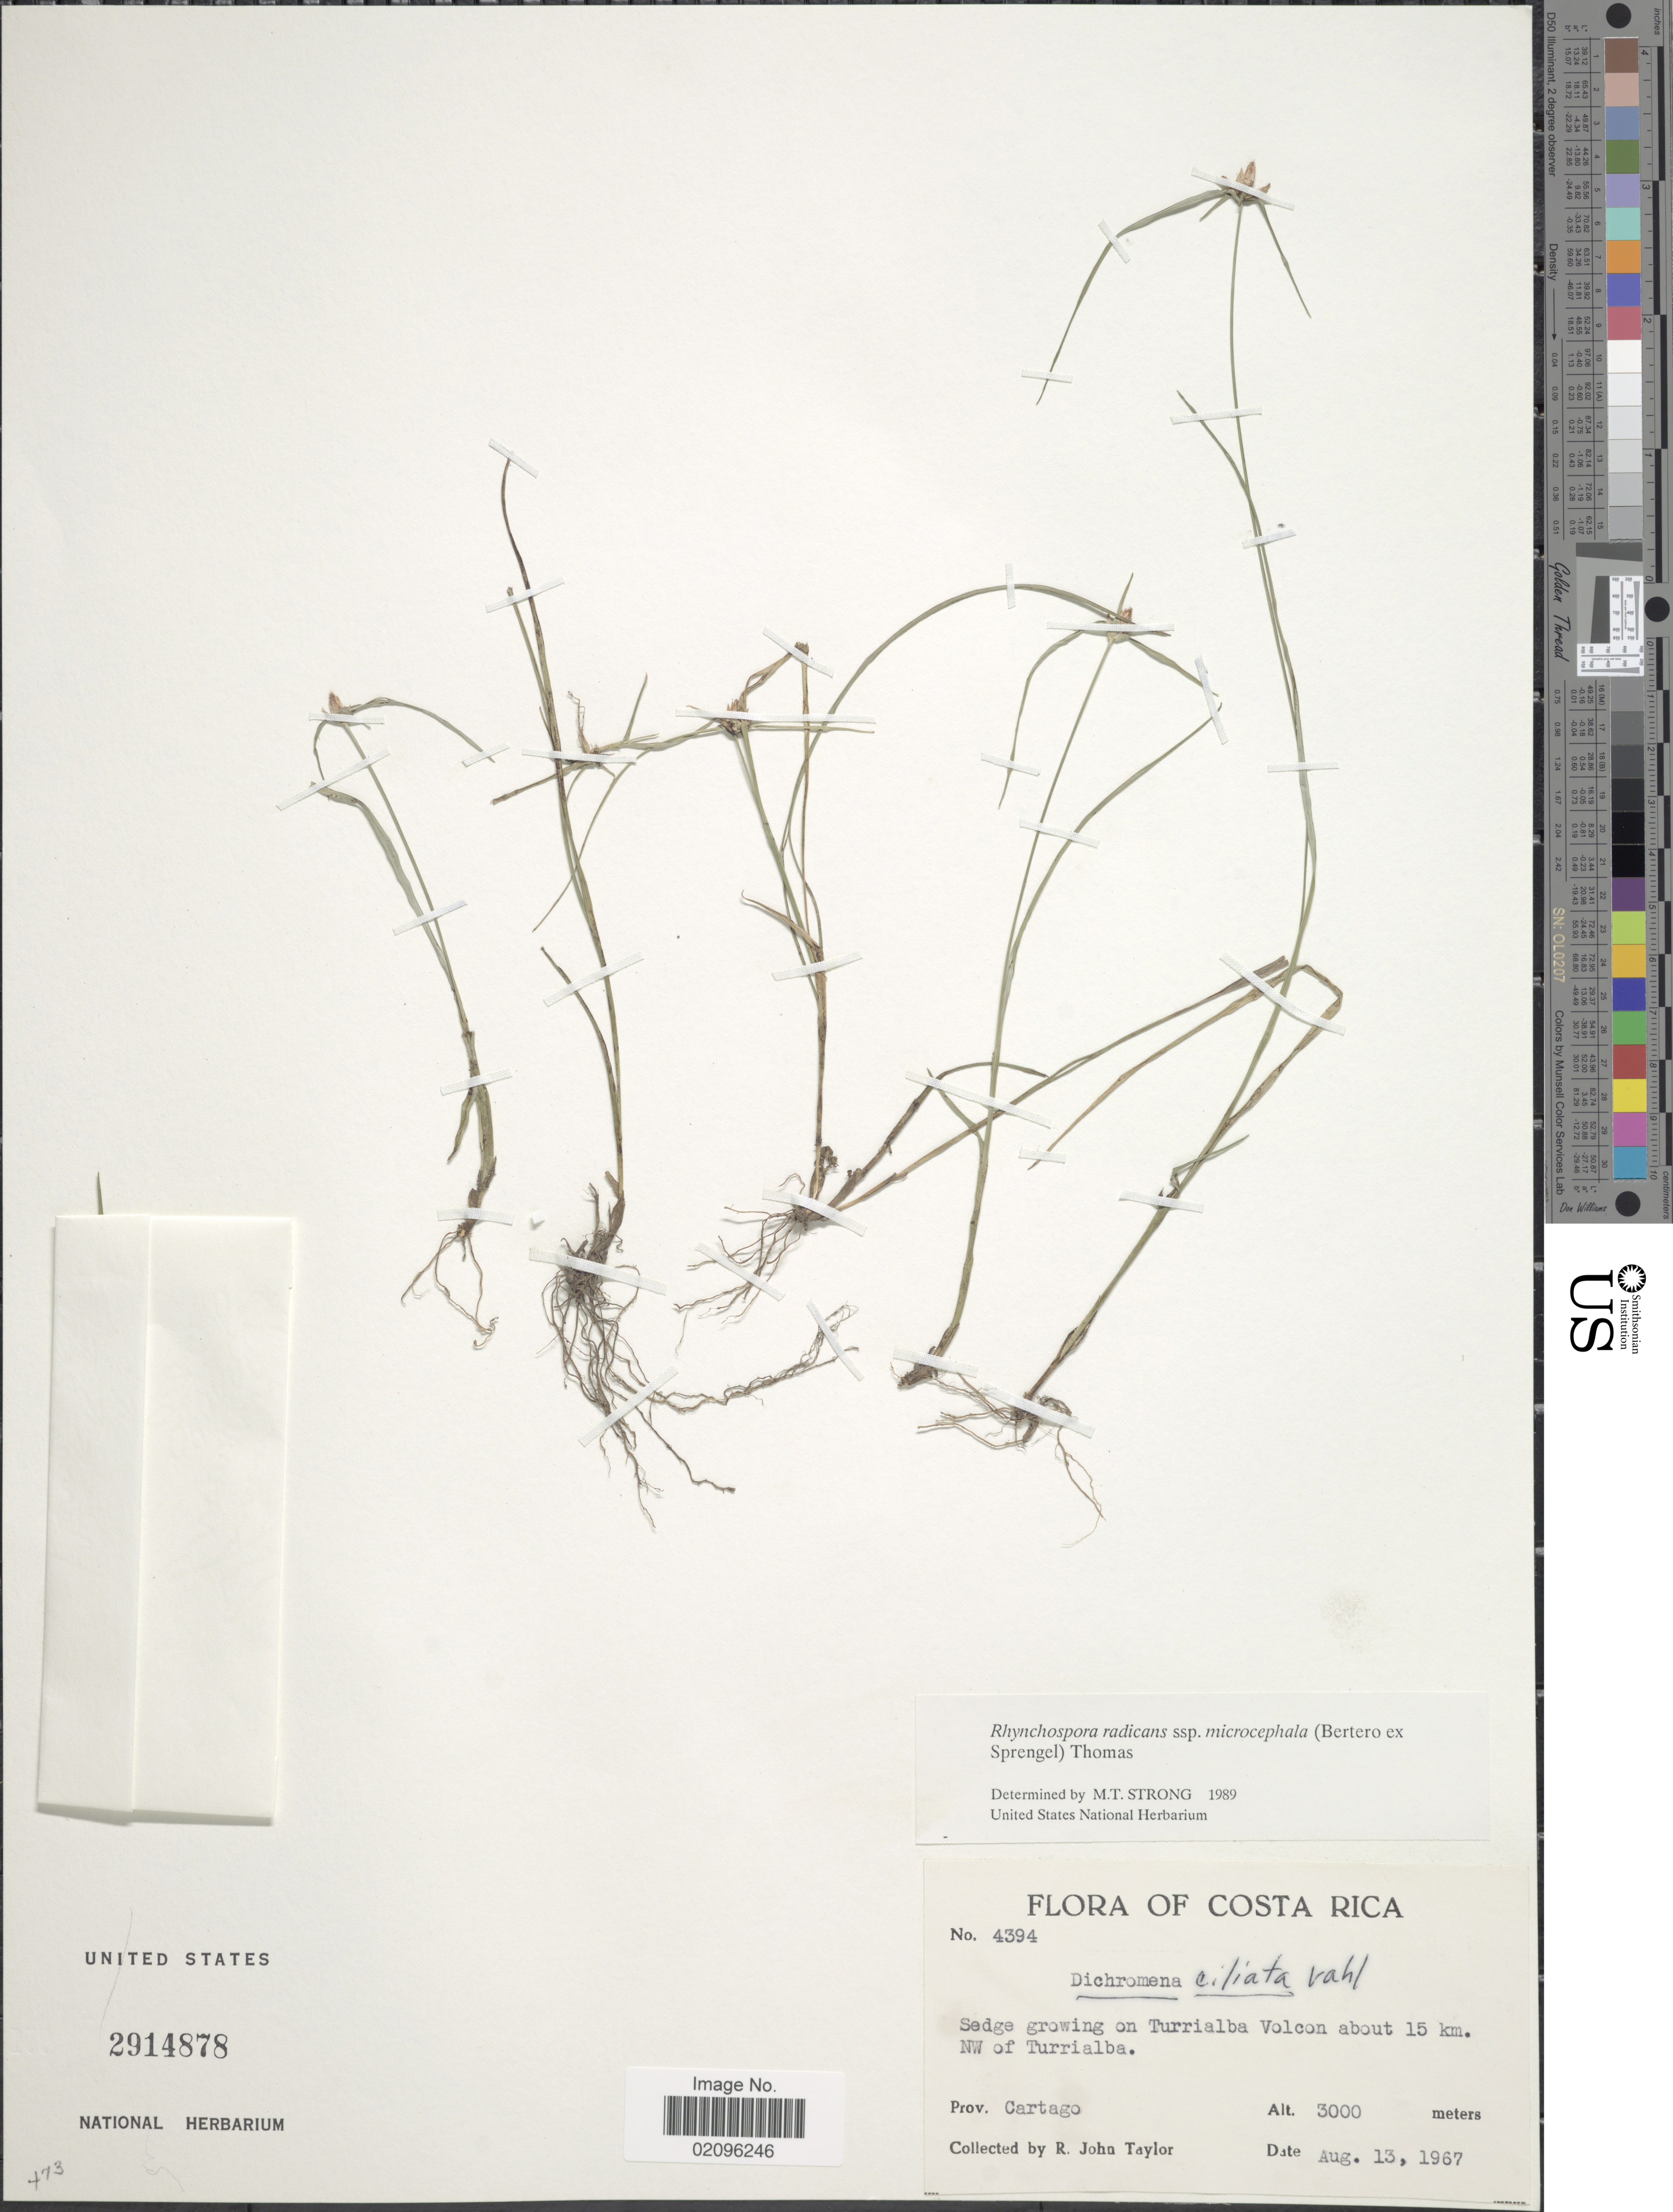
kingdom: Plantae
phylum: Tracheophyta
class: Liliopsida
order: Poales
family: Cyperaceae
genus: Rhynchospora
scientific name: Rhynchospora radicans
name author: (Schltdl. & Cham.) H. Pfeiff.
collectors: R. J. Taylor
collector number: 4394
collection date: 1967-08-13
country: Costa Rica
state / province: Cartago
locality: On Turrialba Volcon about 15 km. NW of Turrialba.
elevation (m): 3000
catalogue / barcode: US 2914878